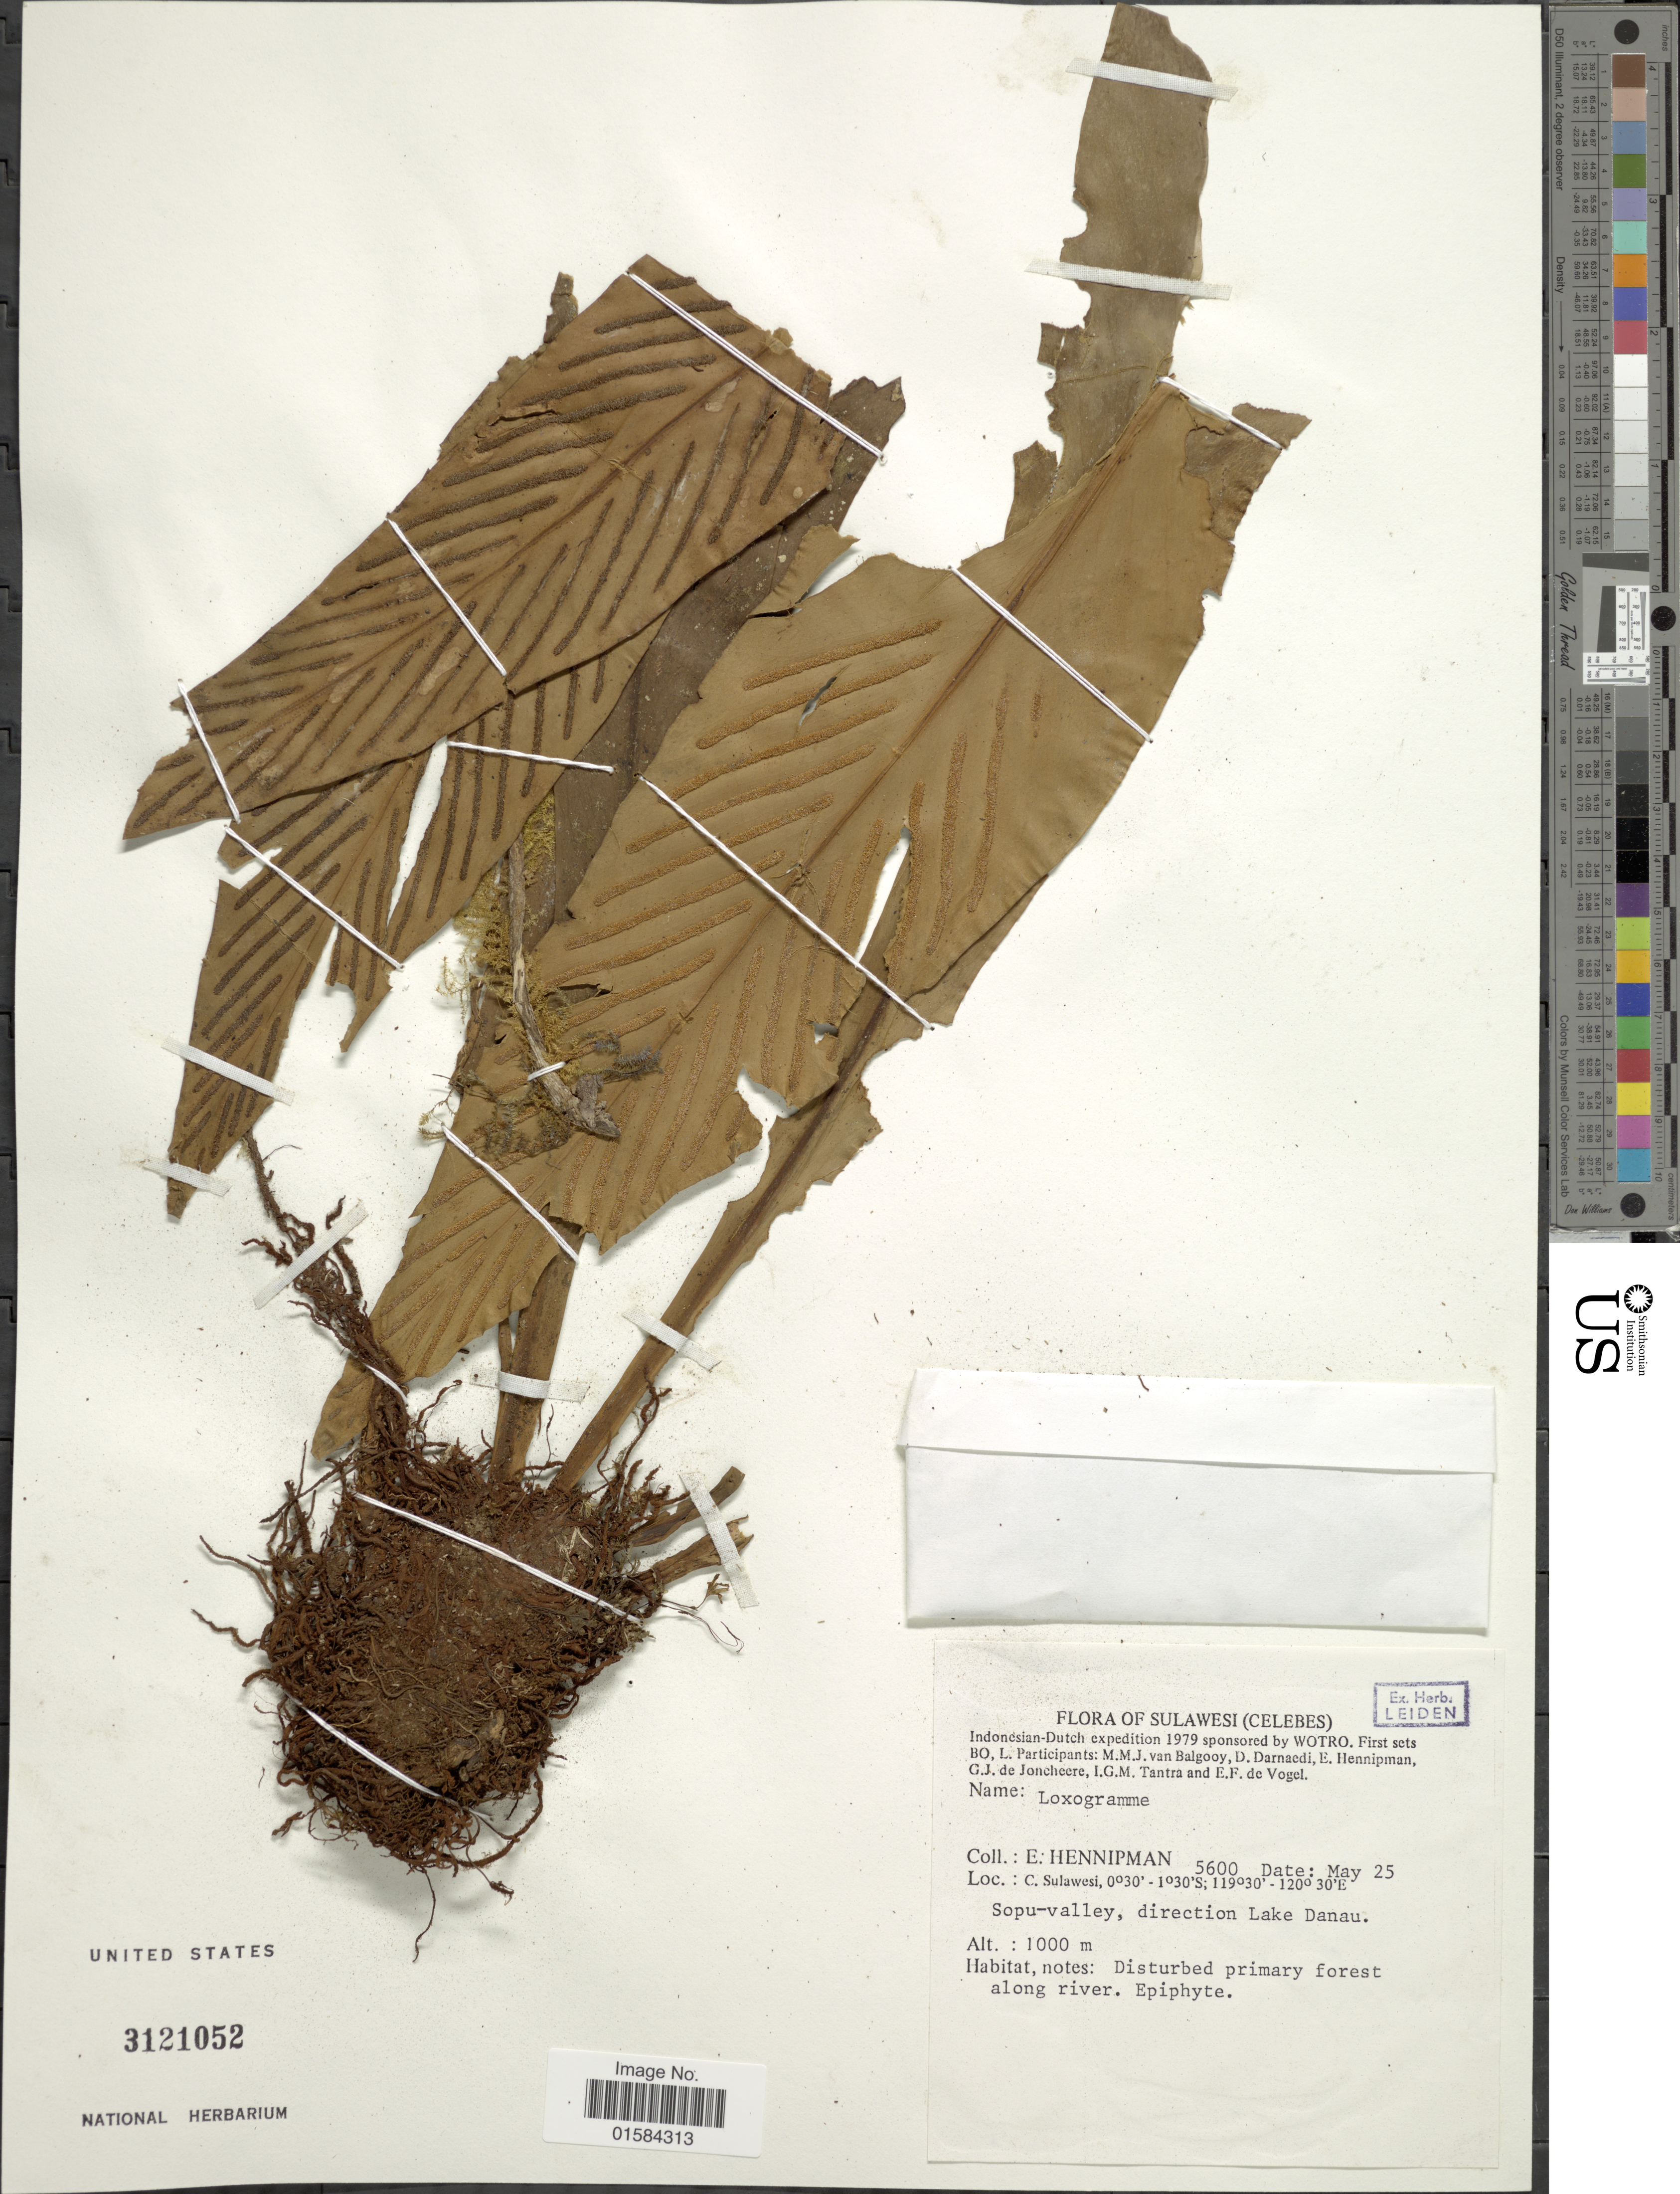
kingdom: Plantae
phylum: Tracheophyta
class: Polypodiopsida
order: Polypodiales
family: Polypodiaceae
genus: Loxogramme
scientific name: Loxogramme sp.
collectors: E. Hennipman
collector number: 5600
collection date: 1979-05-25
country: Indonesia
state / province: Sulawesi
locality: Sulawesi (Celebes), C. Sulawesi, Sopu-valley, direction Lake Danau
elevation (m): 1000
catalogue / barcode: US 3121052